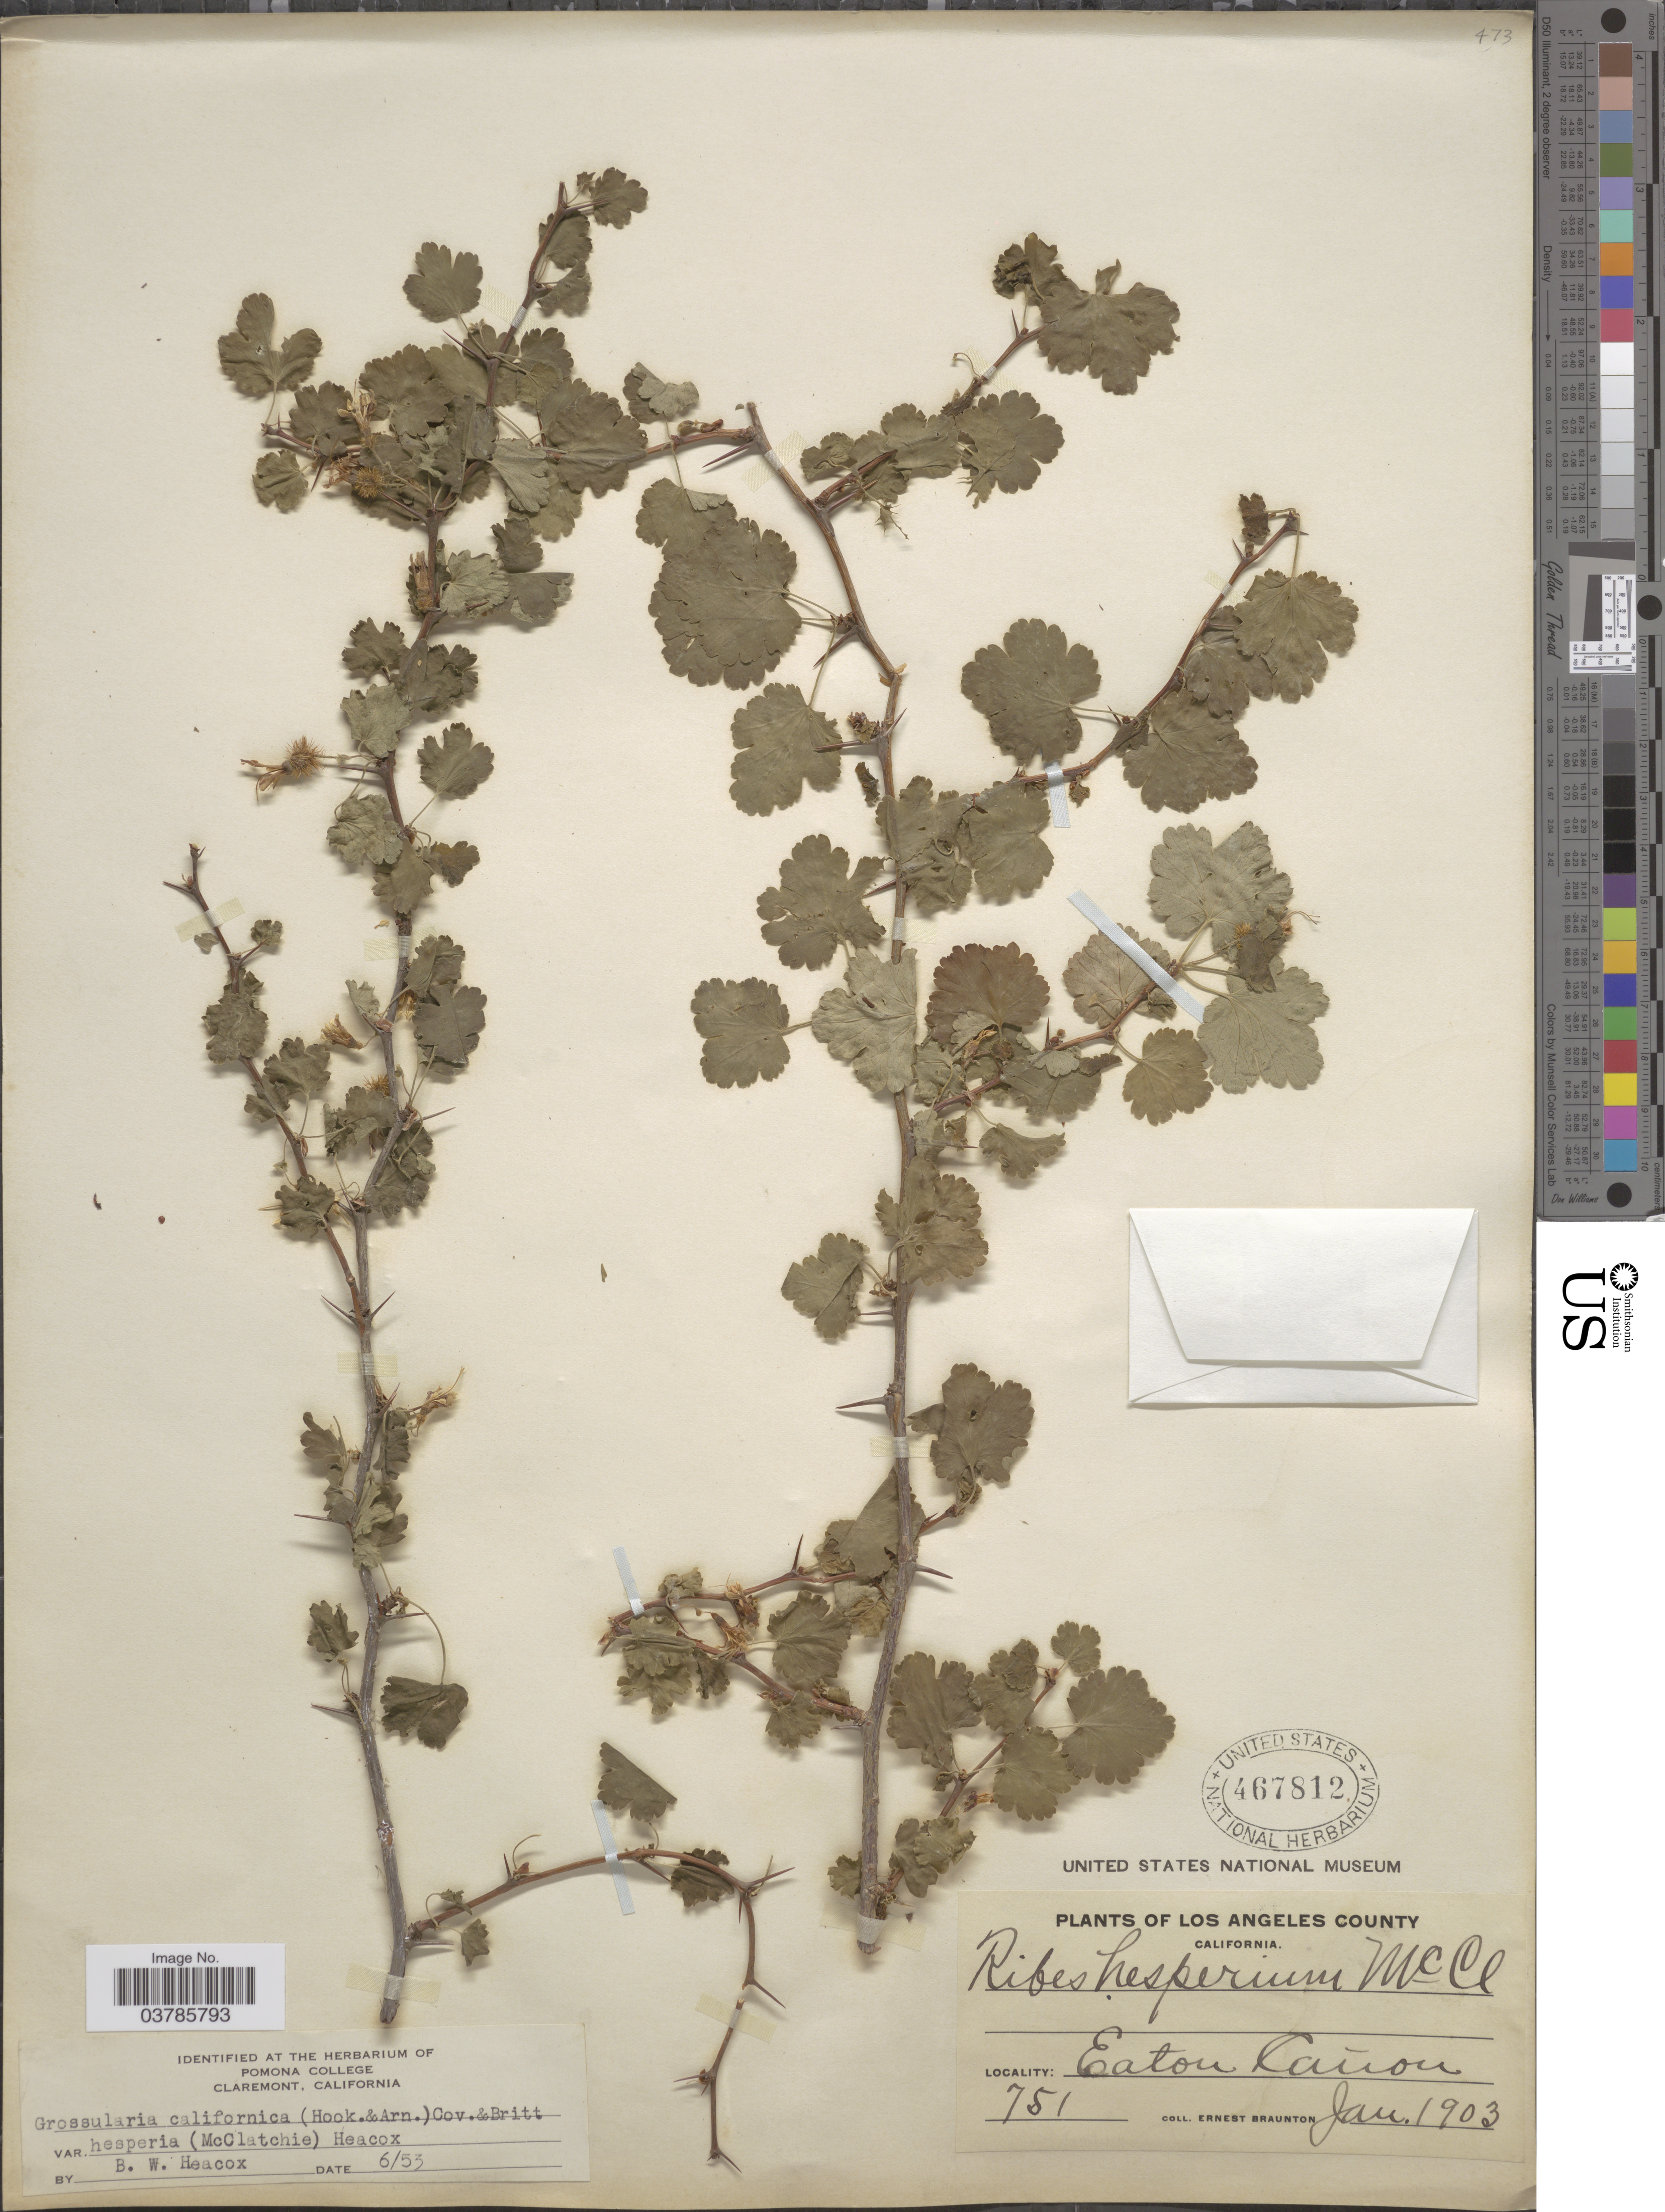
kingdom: Plantae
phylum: Tracheophyta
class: Magnoliopsida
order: Saxifragales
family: Grossulariaceae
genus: Ribes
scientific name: Ribes californicum var. hesperium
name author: (McClatchie) Jeps.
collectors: E. Braunton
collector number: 751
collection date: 1903-01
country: United States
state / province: California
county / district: Los Angeles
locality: Los Angeles County. Eaton Cañon.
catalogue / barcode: US 467812